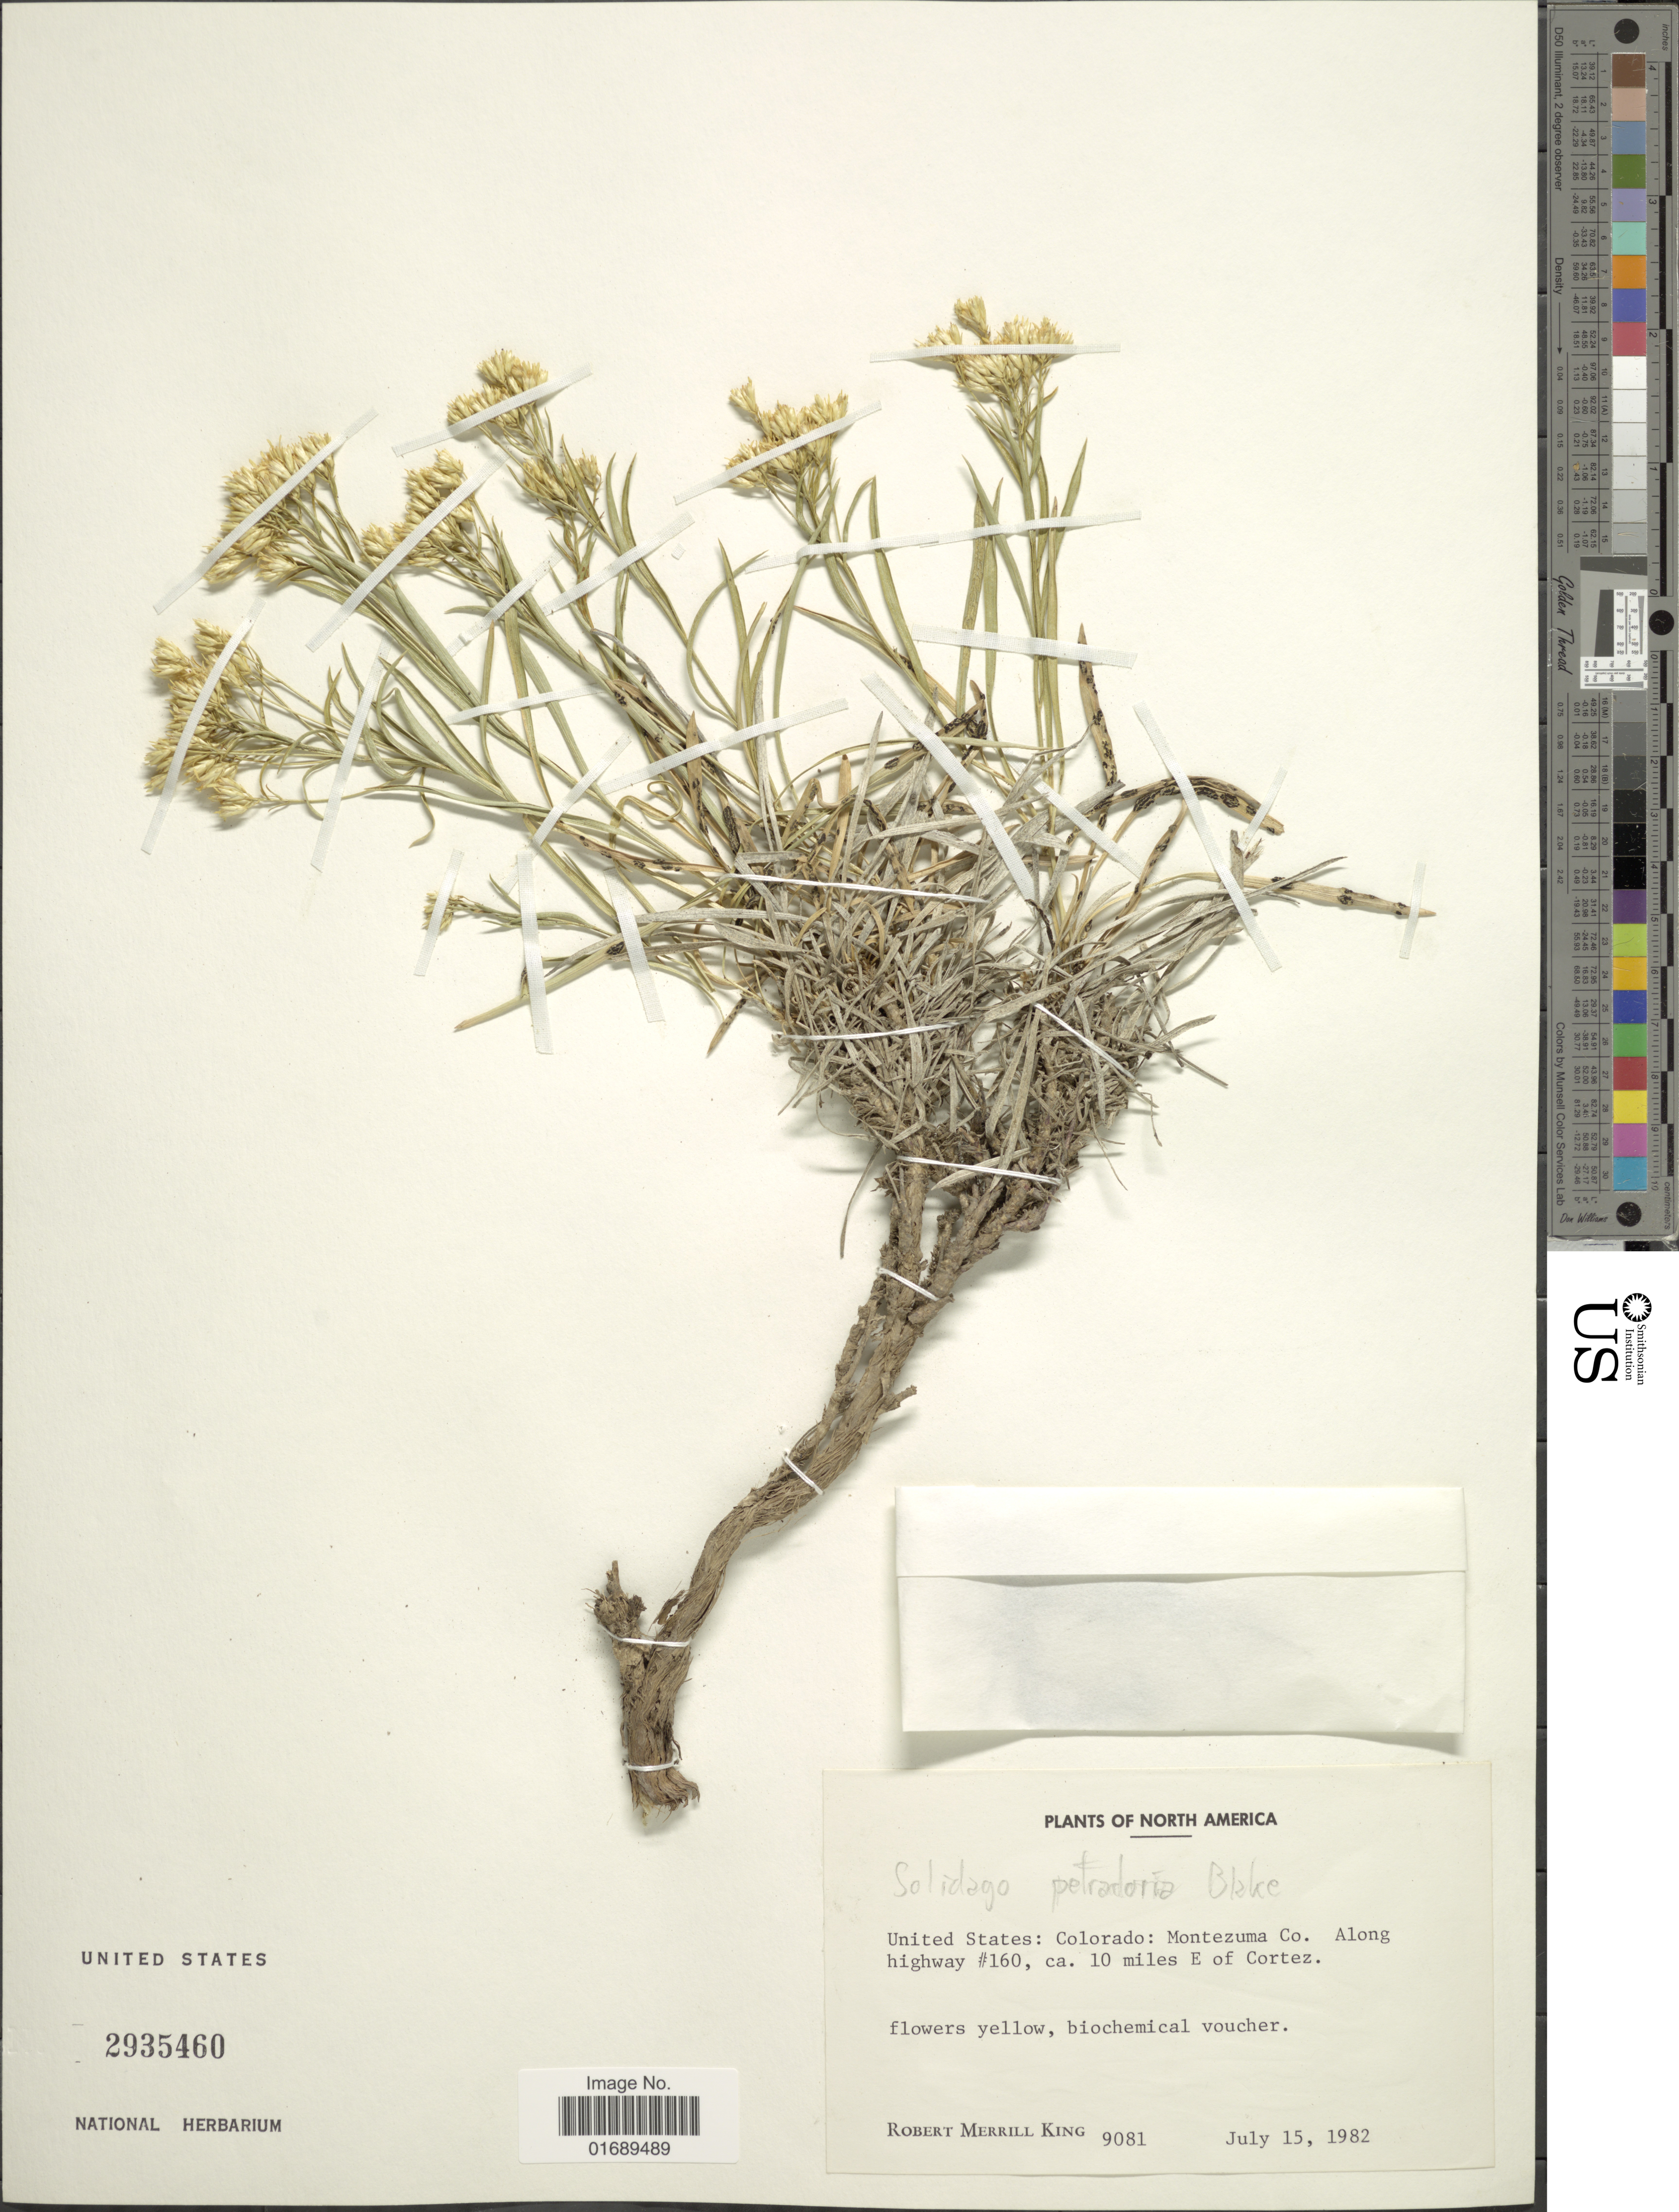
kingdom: Plantae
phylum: Tracheophyta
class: Magnoliopsida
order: Asterales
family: Asteraceae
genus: Solidago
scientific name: Solidago petradoria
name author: S.F. Blake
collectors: R. M. King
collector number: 9081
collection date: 1982-07-15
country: United States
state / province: Colorado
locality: Montezuma Co. Along highway # 160, ca 10 miles E of Cortez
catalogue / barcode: US 2935460